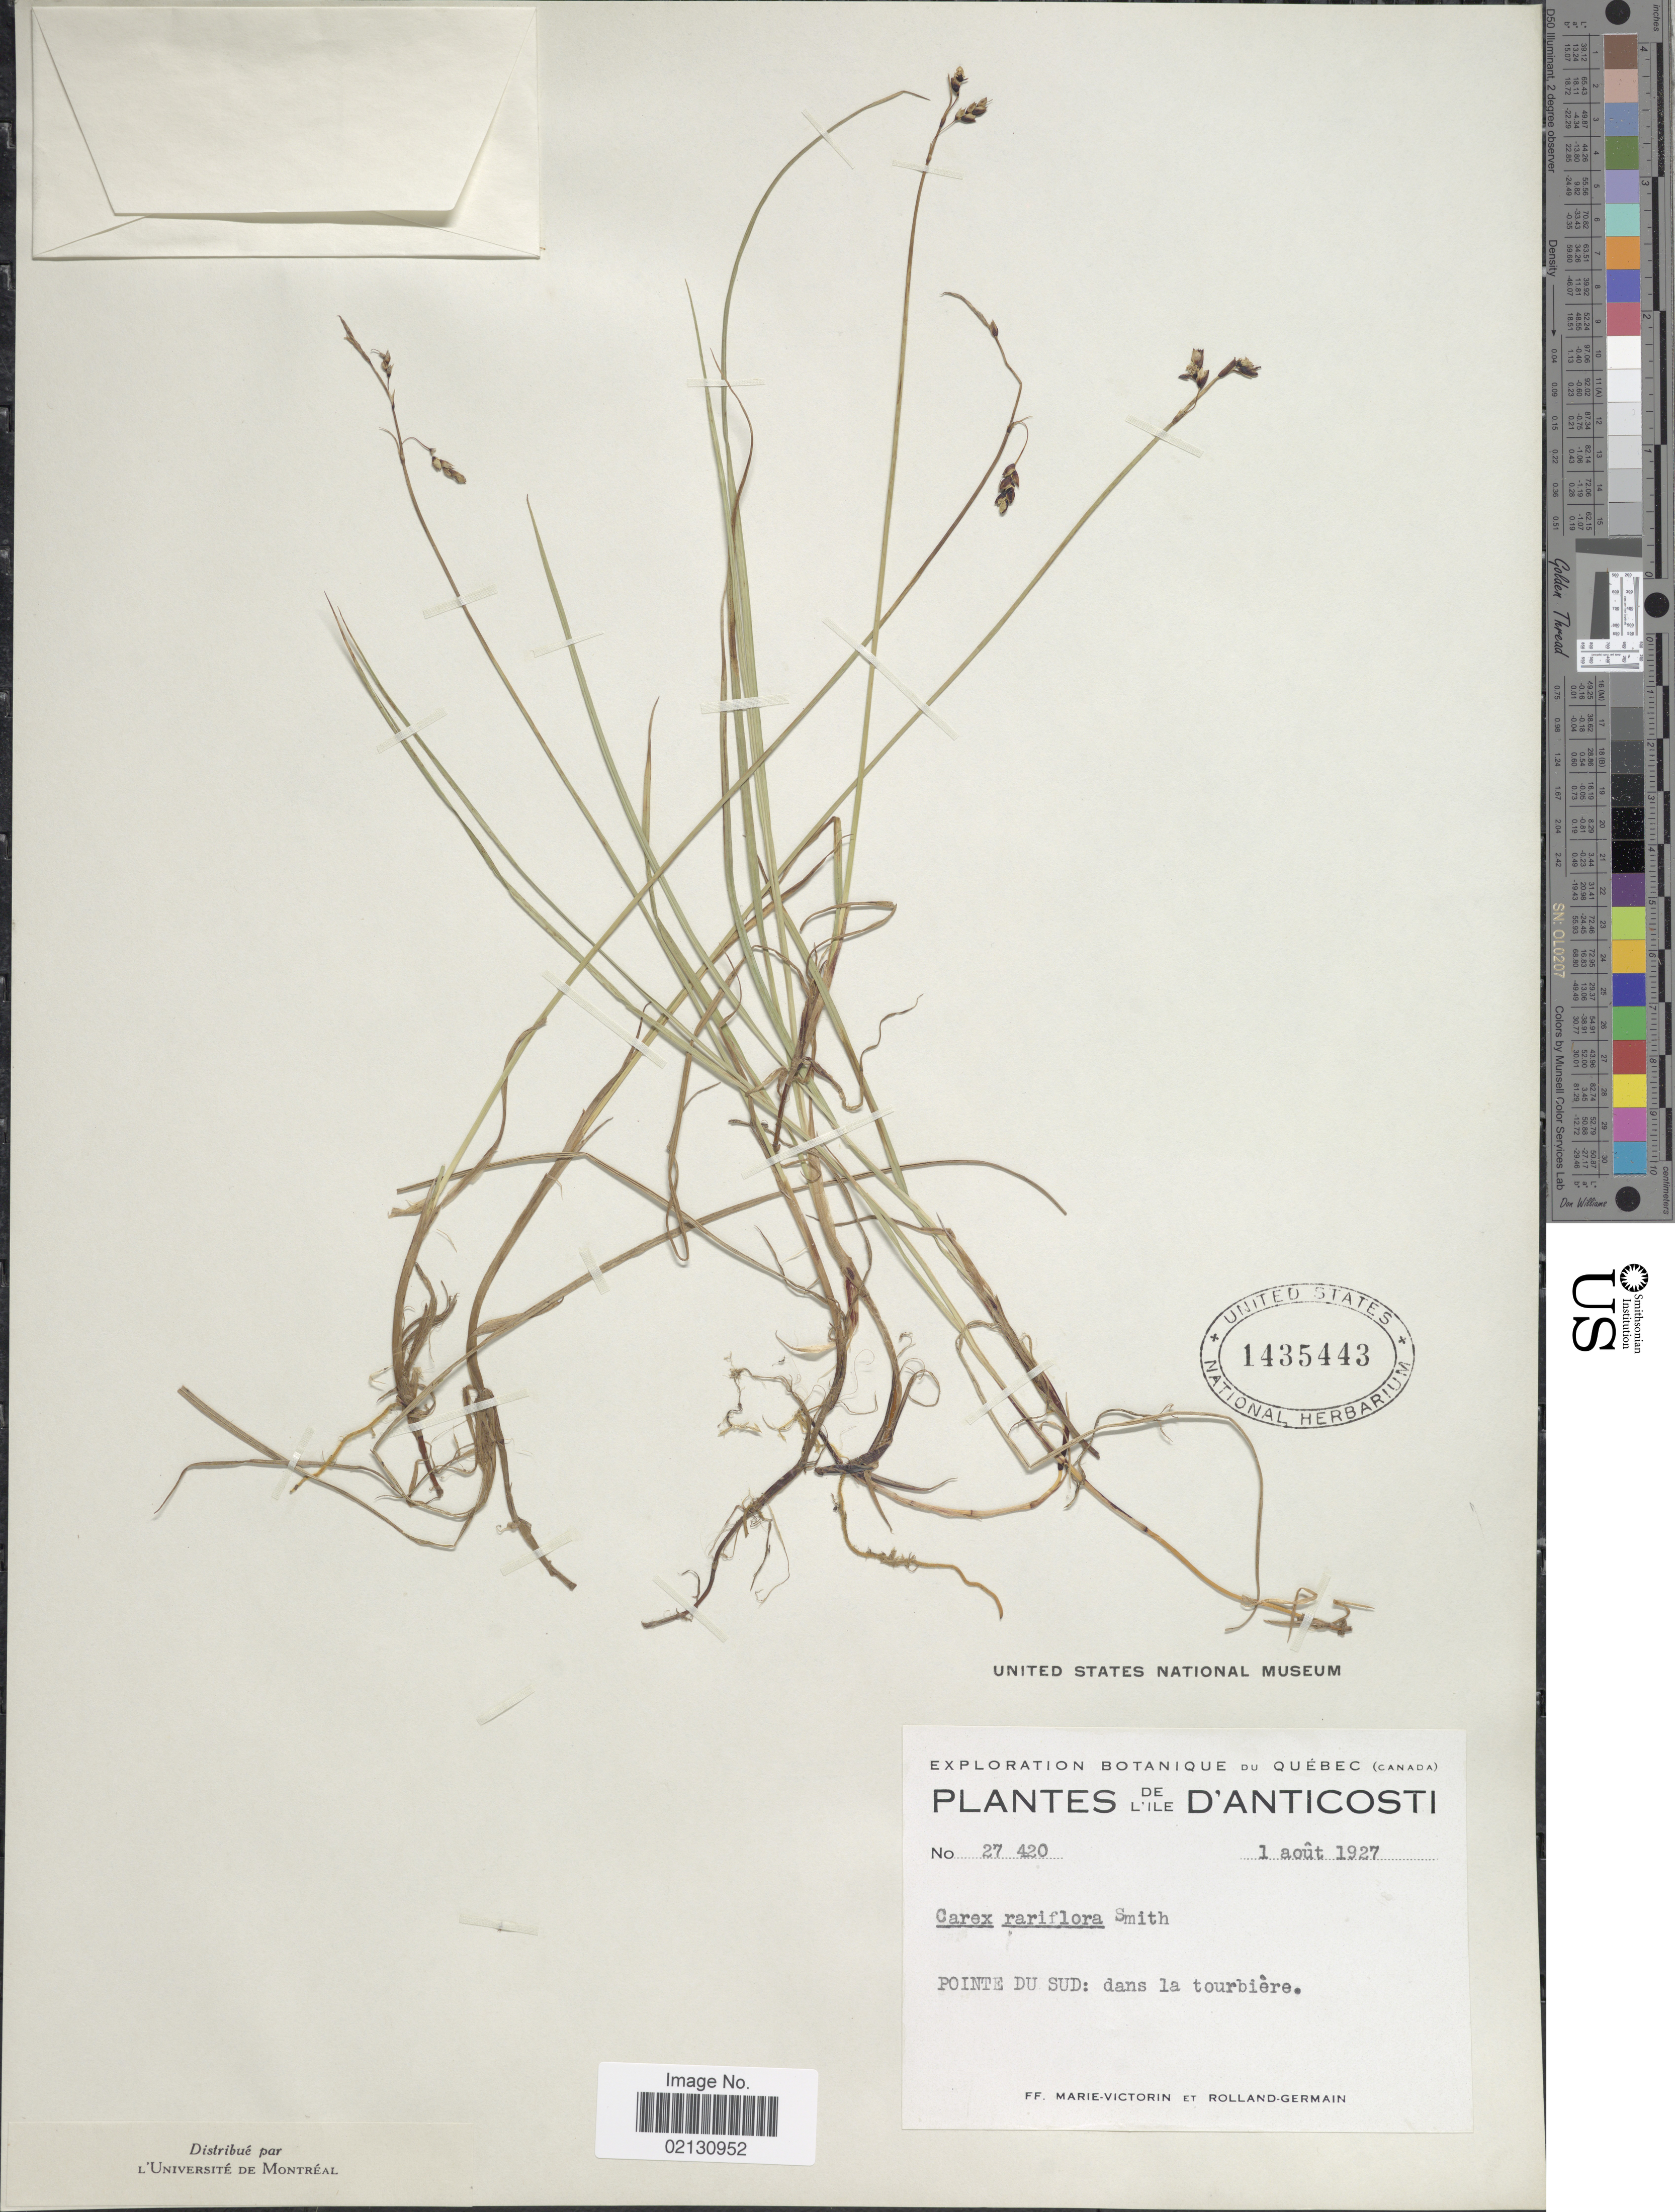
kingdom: Plantae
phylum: Tracheophyta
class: Liliopsida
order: Poales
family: Cyperaceae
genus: Carex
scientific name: Carex rariflora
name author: (Wahlenb.) Sm.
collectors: F. Marie-Victorin & Rolland-Germain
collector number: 27420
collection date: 1927-08-01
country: Canada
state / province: Quebec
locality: L'Ile D'Anticosti. Pointe du Sud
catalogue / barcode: US 1435443